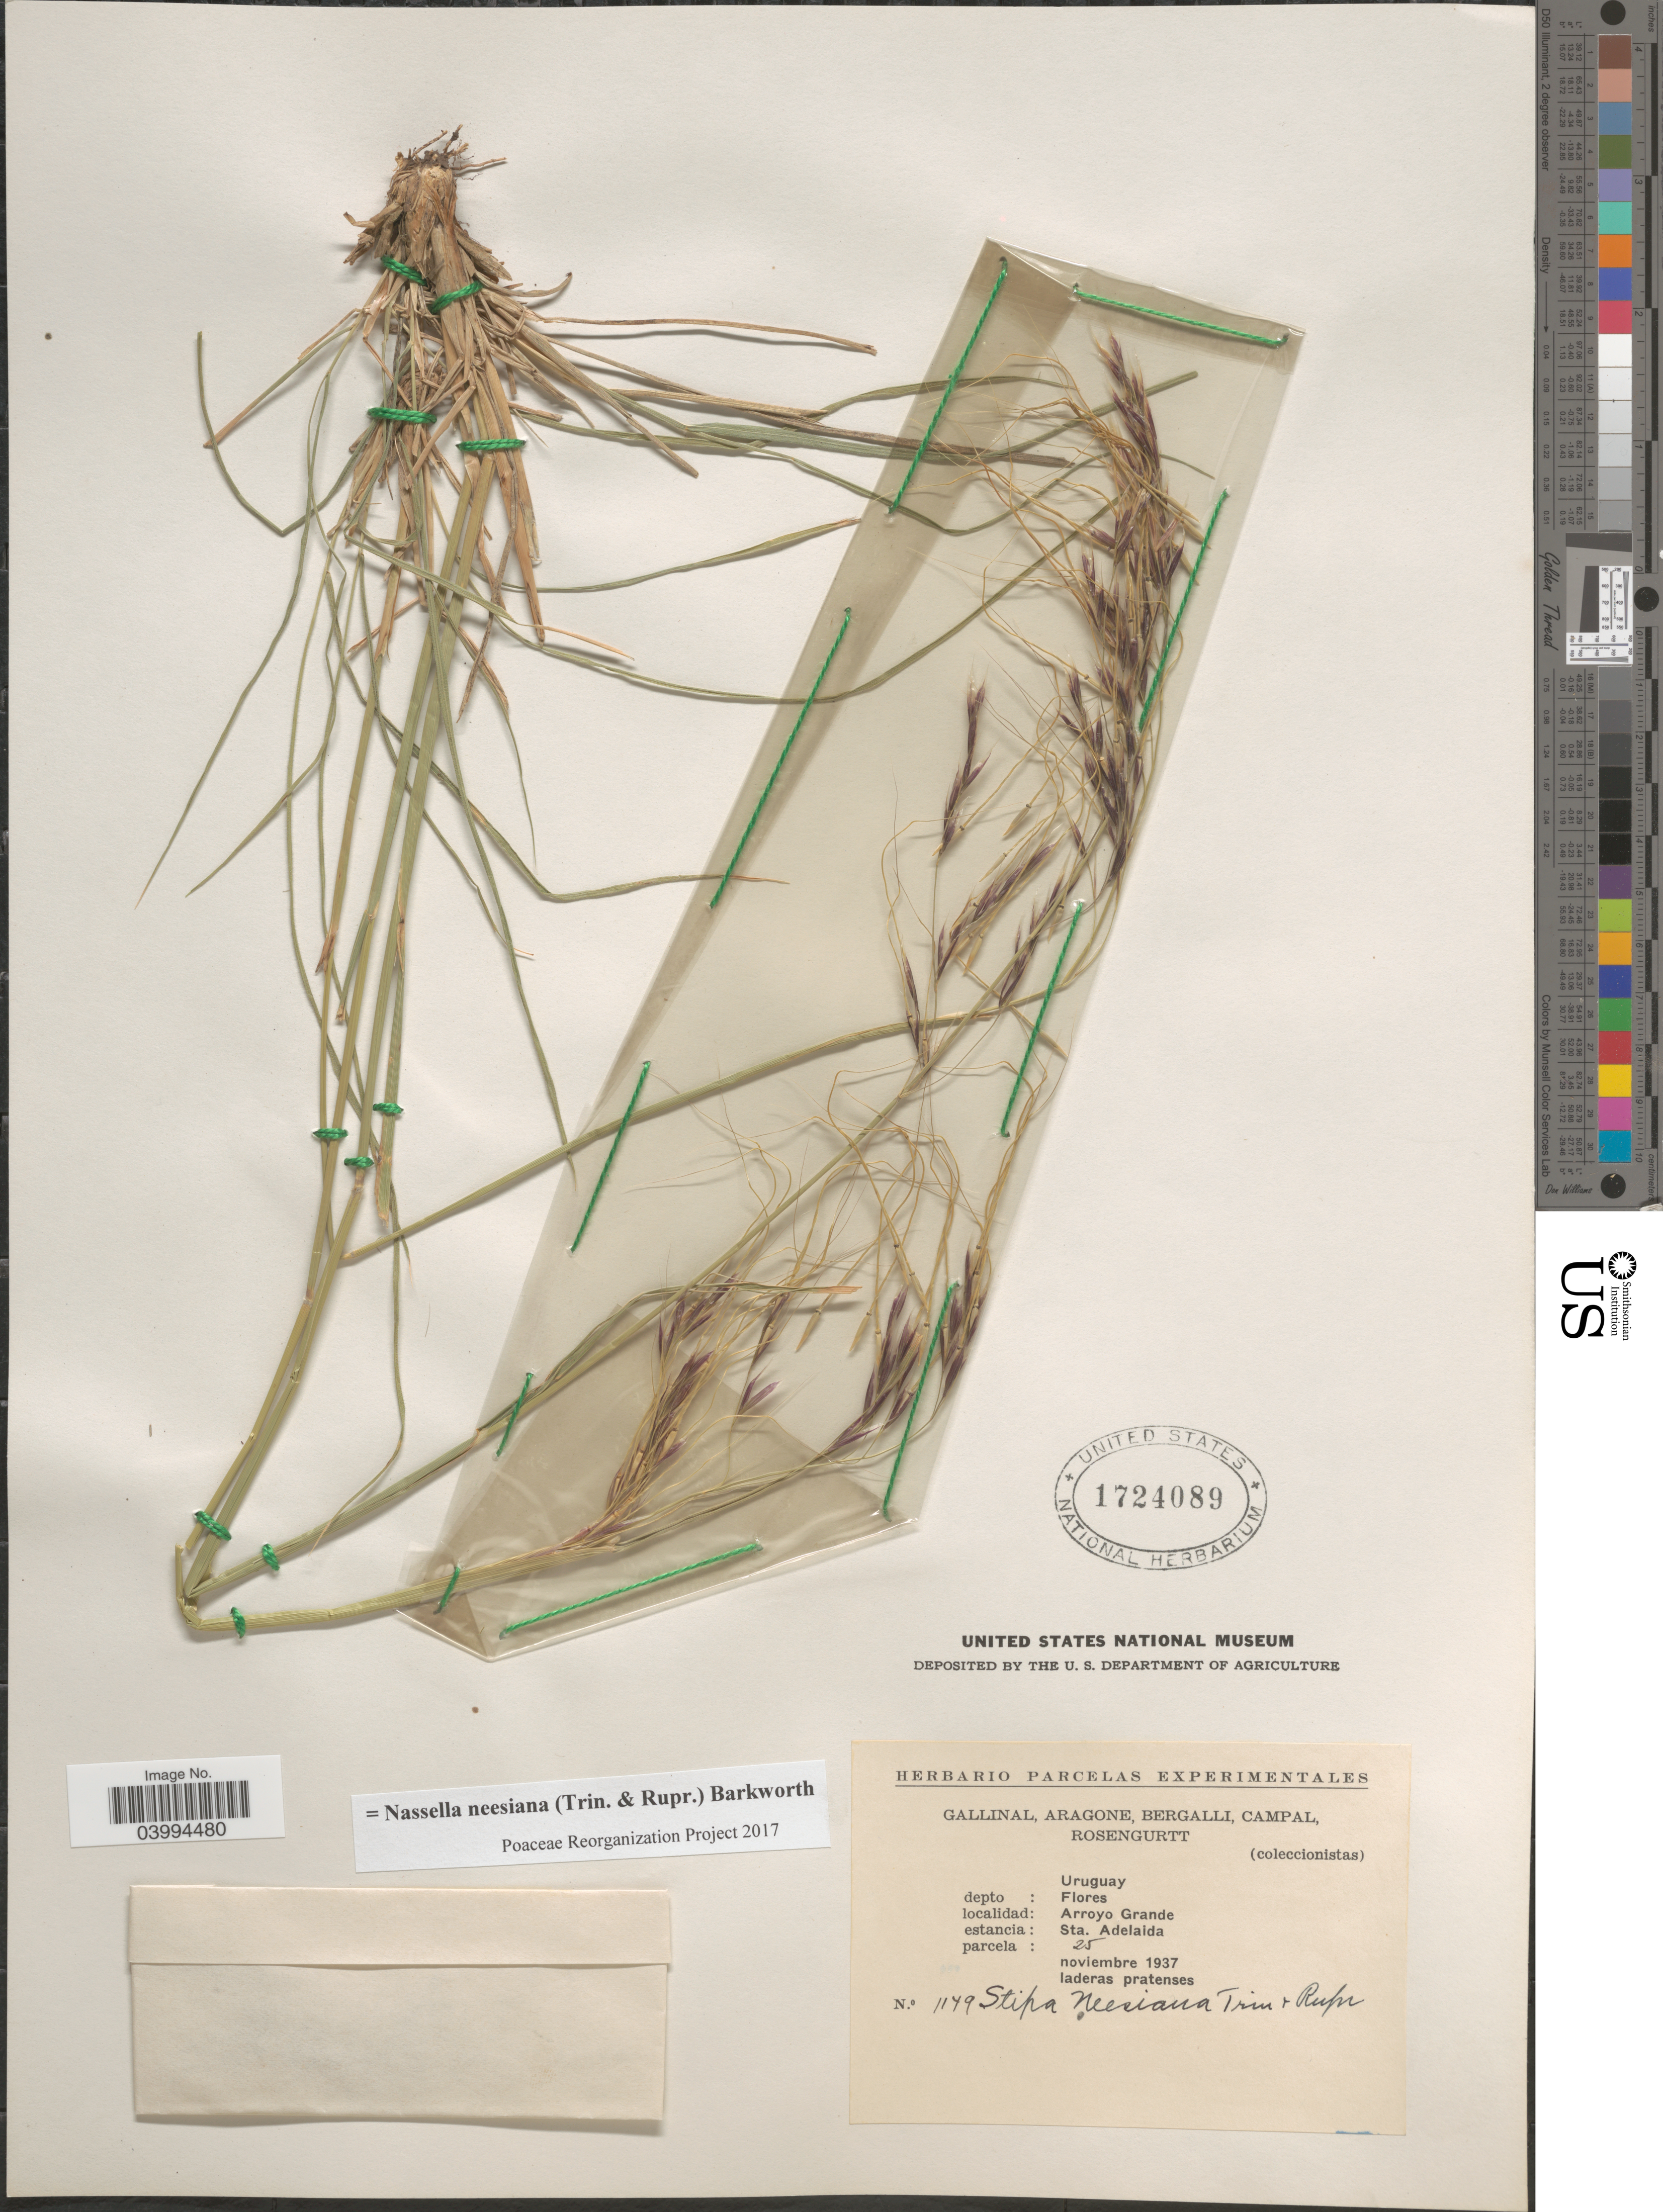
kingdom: Plantae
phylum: Tracheophyta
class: Liliopsida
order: Poales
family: Poaceae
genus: Nassella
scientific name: Nassella neesiana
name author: (Trin. & Rupr.) Barkworth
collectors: -. Gallinal, -- Aragone, -- Bergalli, -- Campal & Rosengurtt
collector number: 1149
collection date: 1937-11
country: Uruguay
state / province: Flores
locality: Depto: Flores. Arroyo Grande. Estancia: Sta. Adelaide. Parcela: 25.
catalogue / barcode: US 1724089